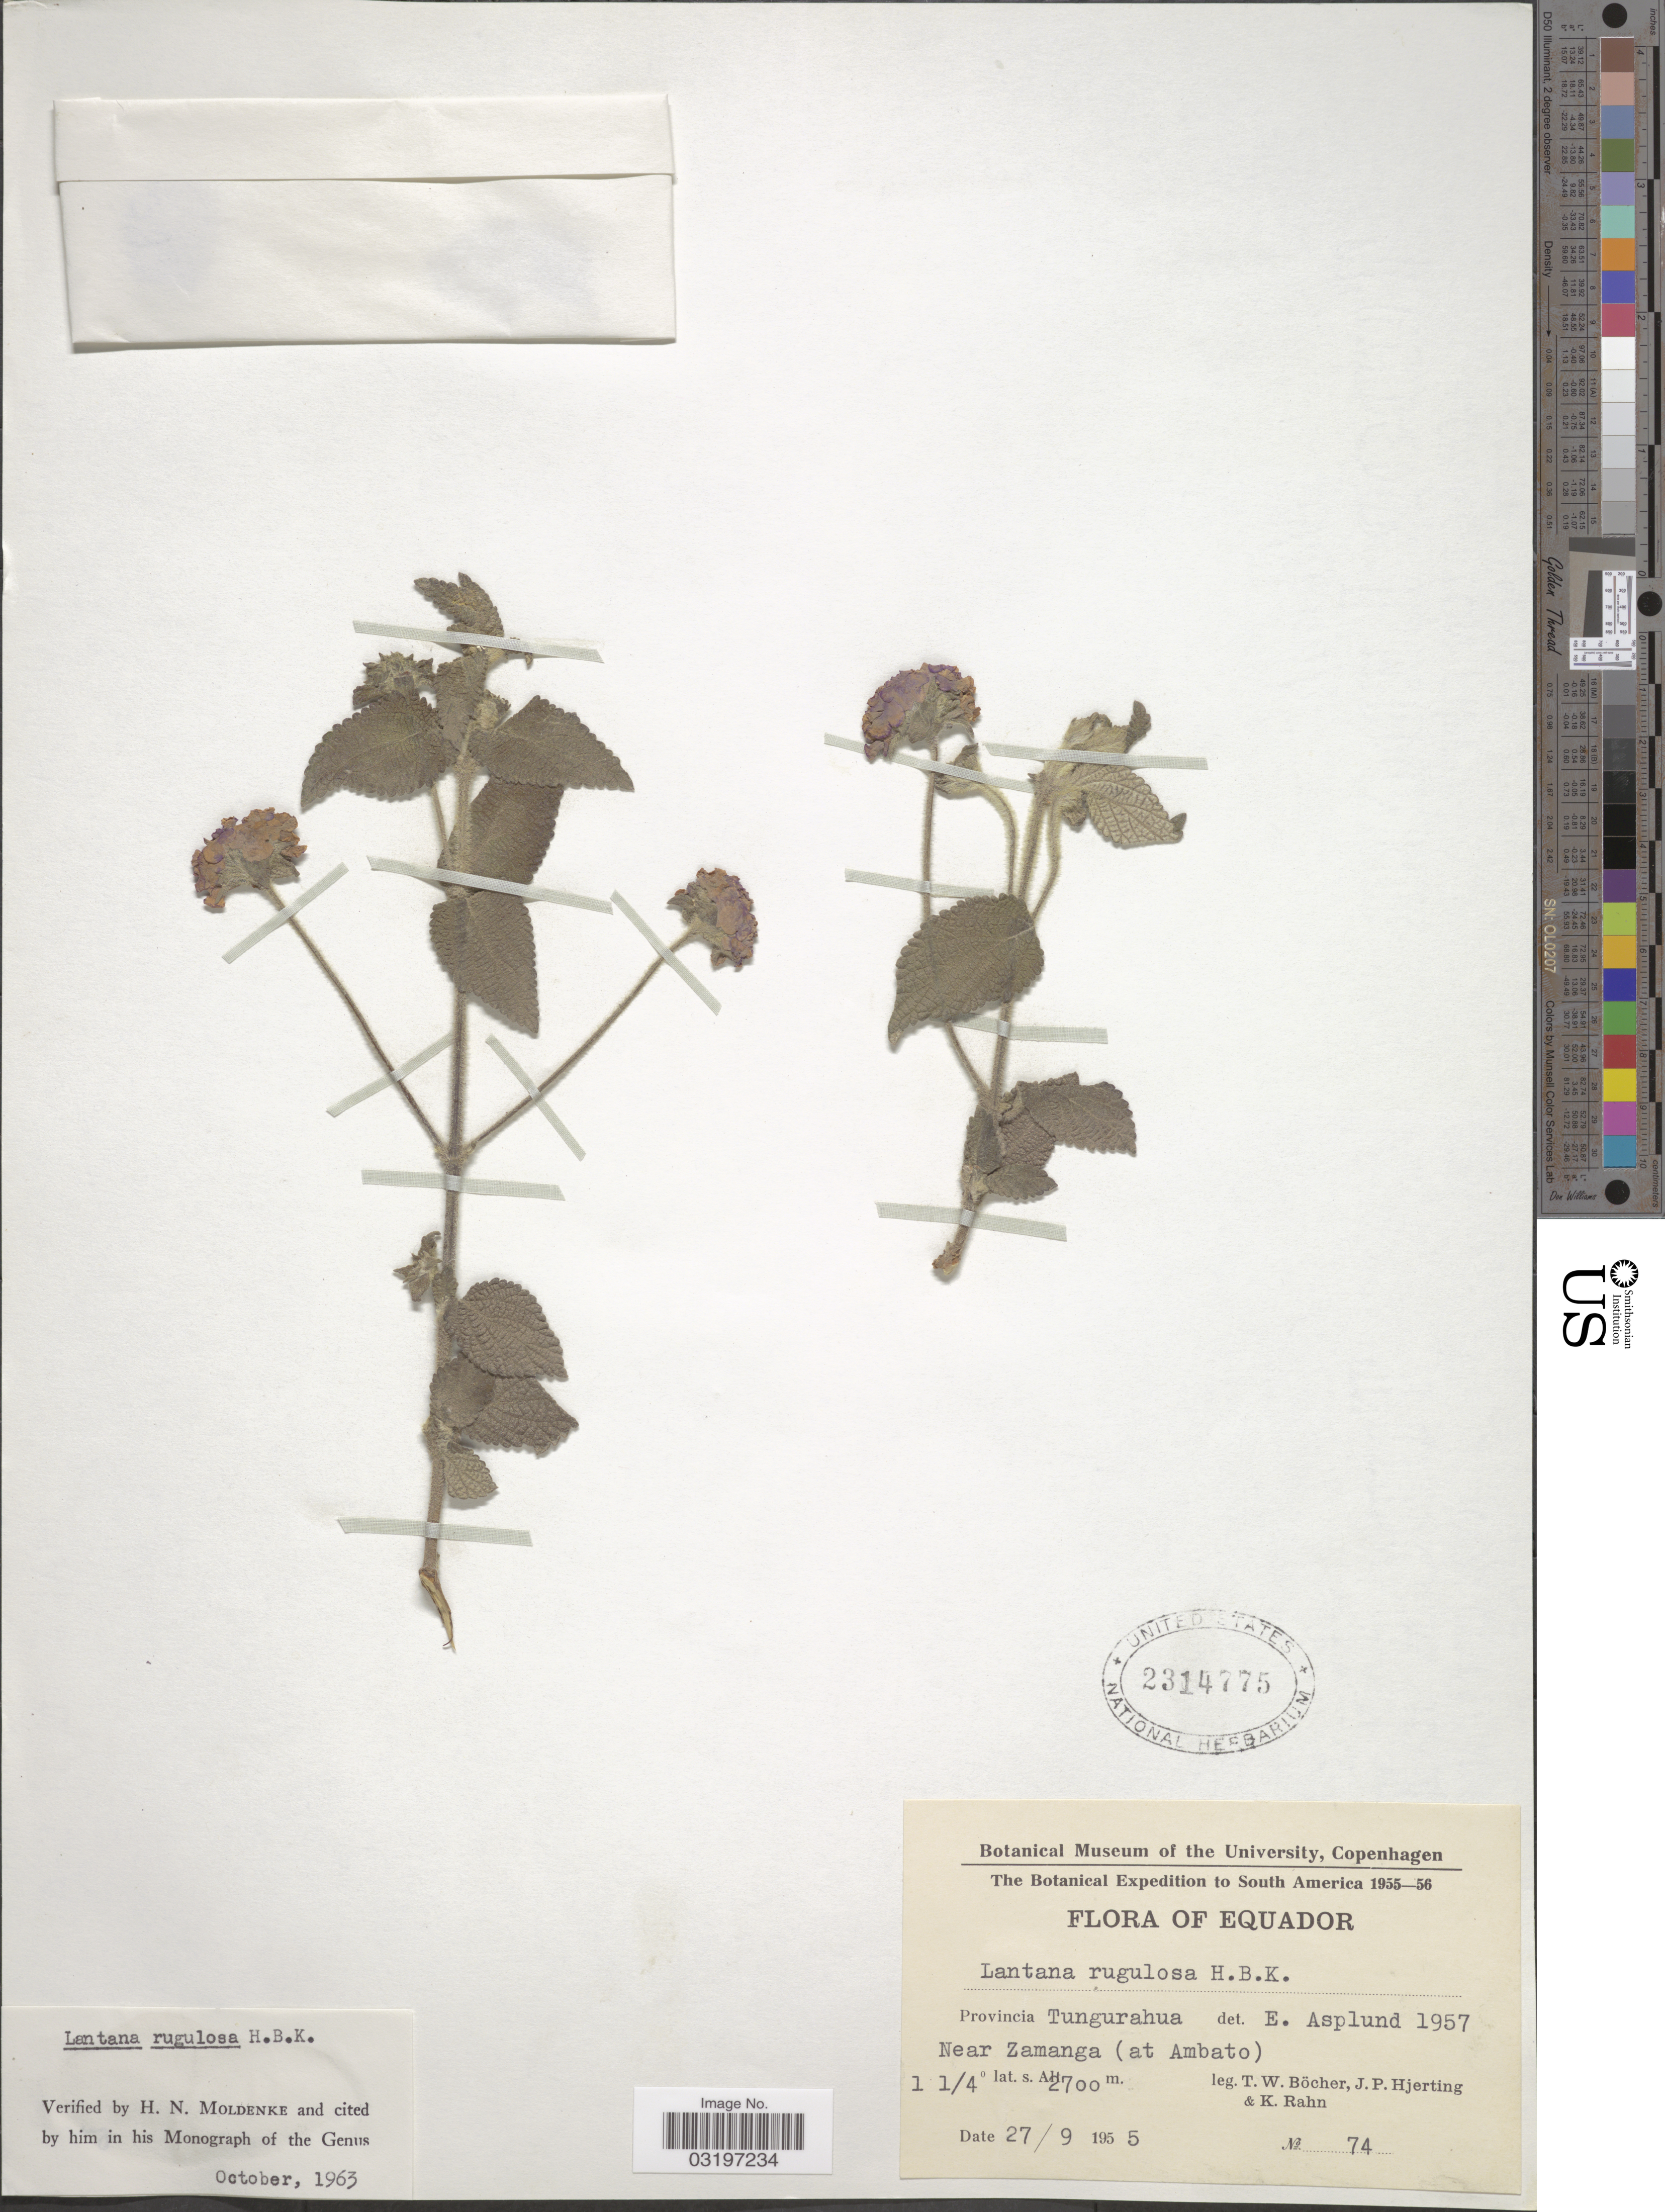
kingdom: Plantae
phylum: Tracheophyta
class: Magnoliopsida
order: Lamiales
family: Verbenaceae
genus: Lantana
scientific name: Lantana rugulosa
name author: Kunth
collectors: T. Böcher, J. P. Hjerting & K. Rahn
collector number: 74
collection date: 1955-09-27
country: Ecuador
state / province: Tungurahua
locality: Near Zamanga (at Ambato).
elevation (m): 2700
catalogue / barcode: US 2314775